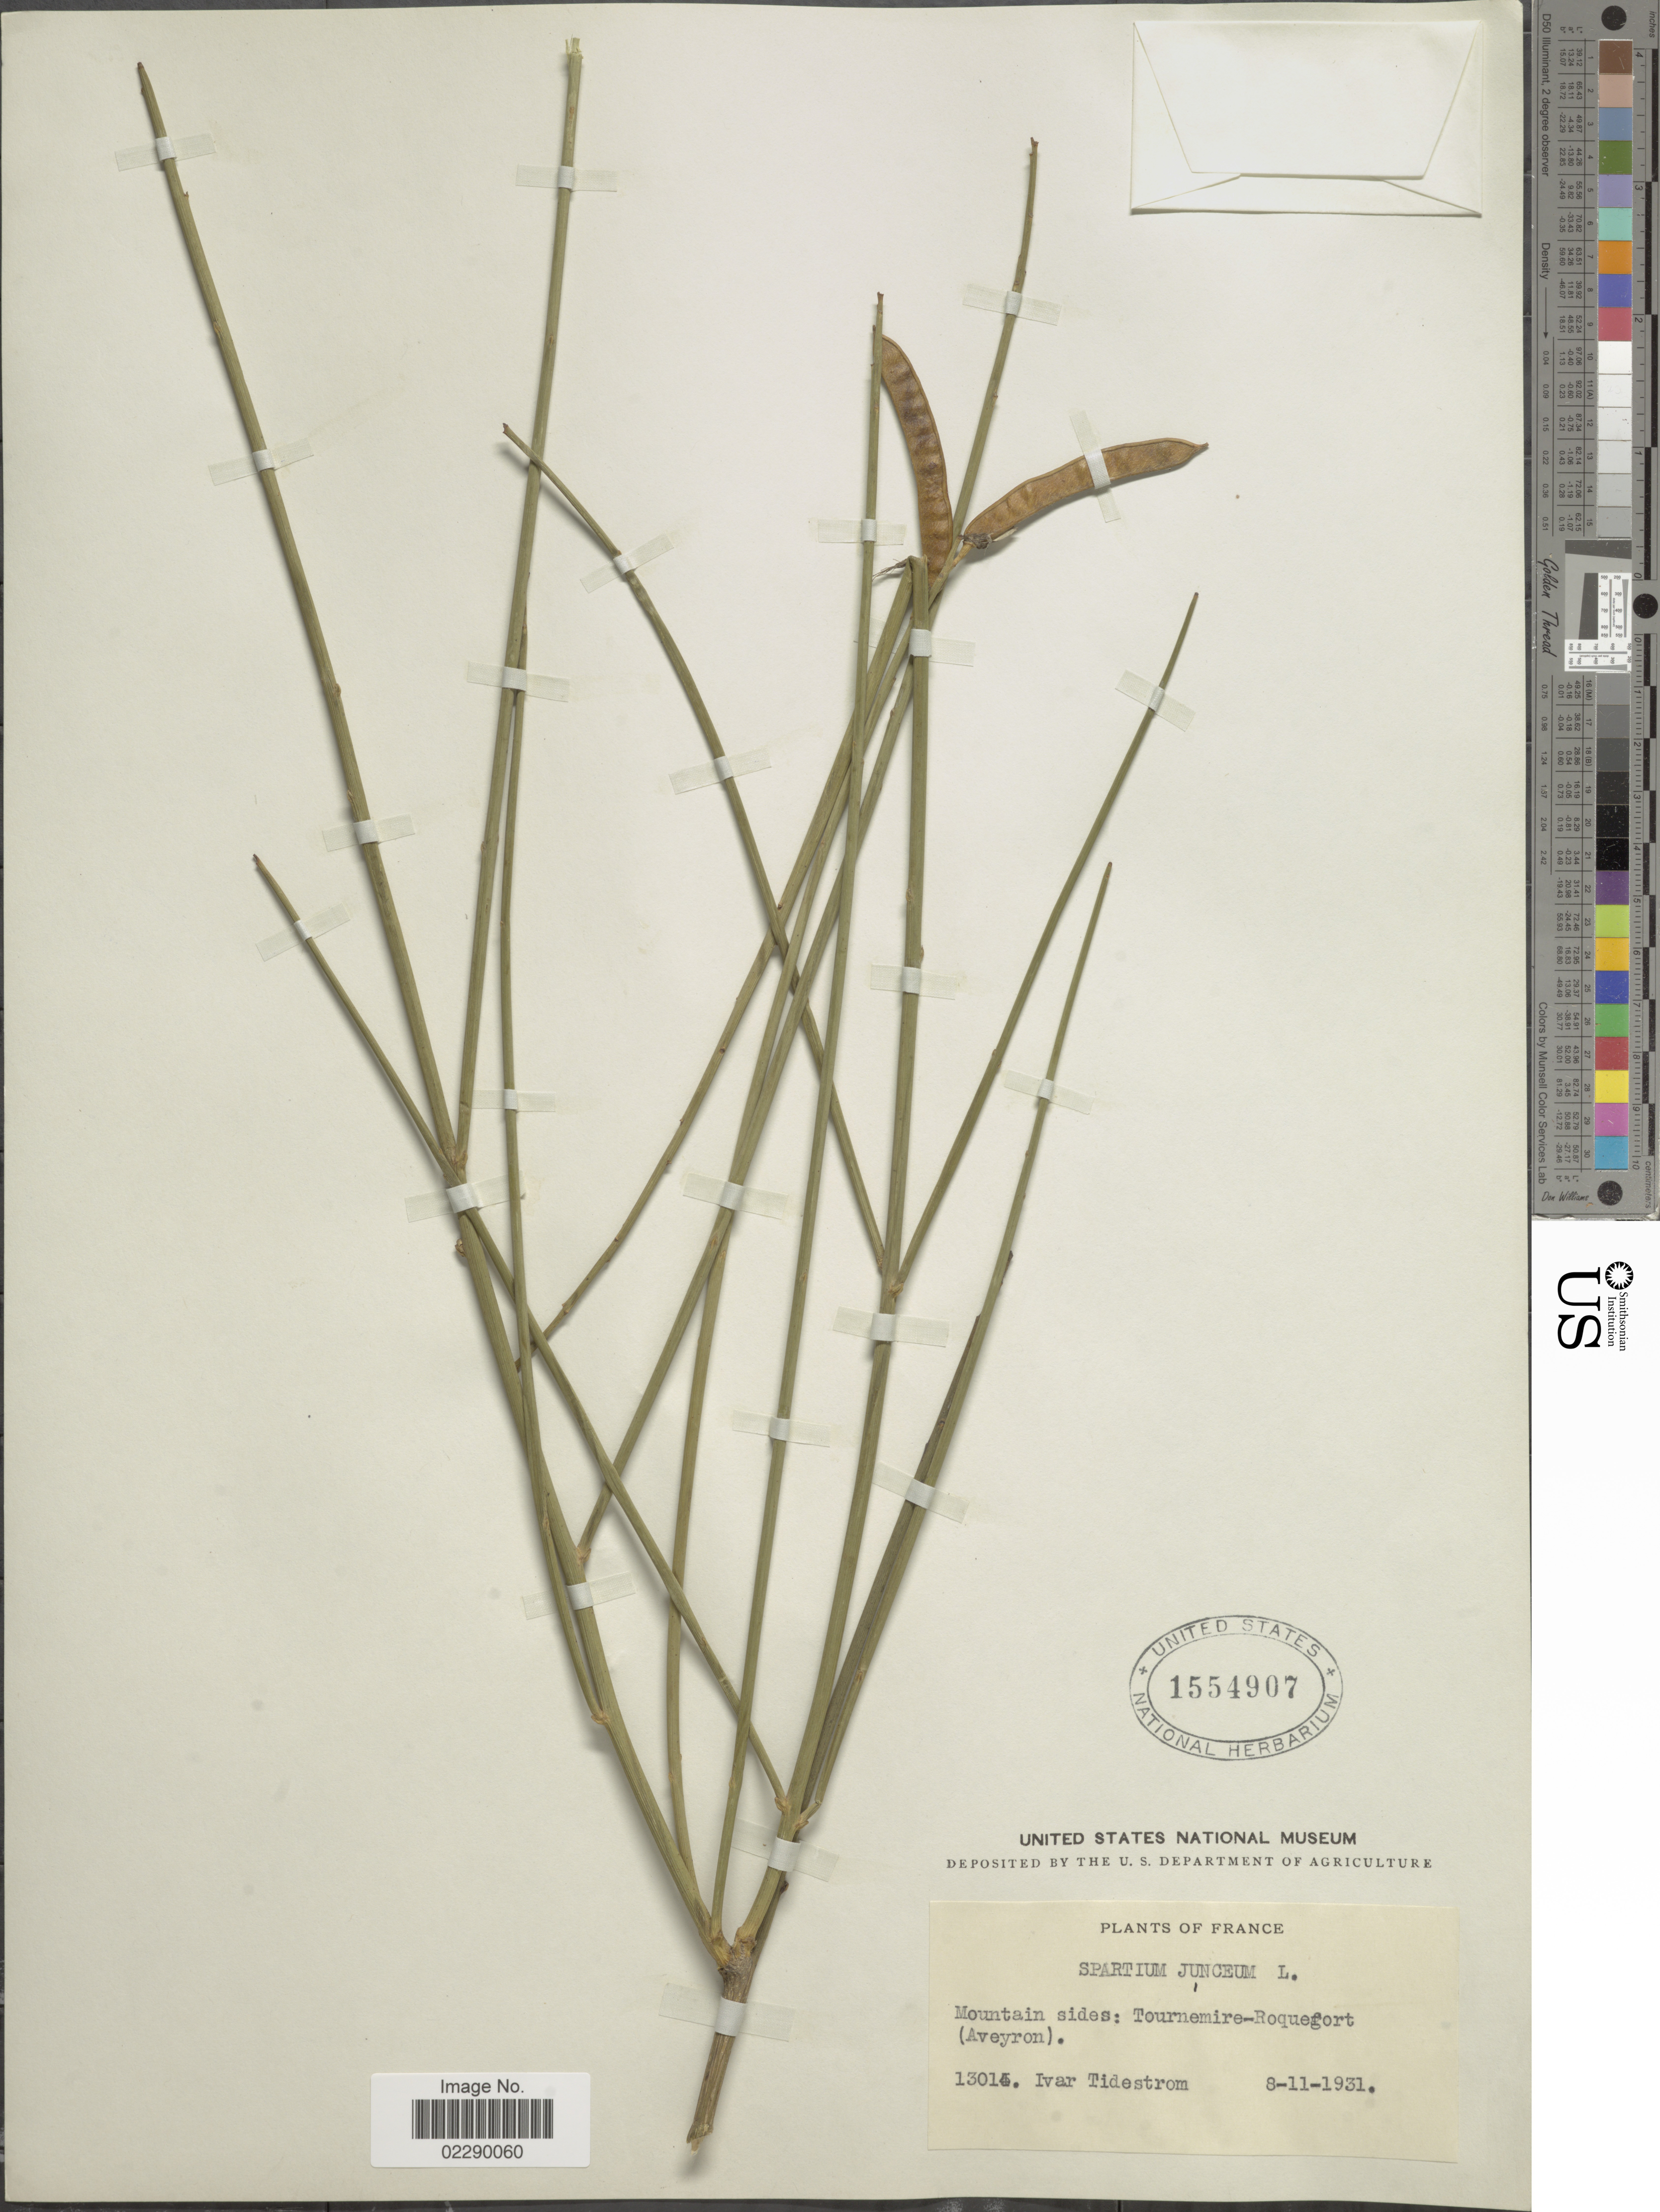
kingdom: Plantae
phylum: Tracheophyta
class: Magnoliopsida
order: Fabales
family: Fabaceae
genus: Spartium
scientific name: Spartium junceum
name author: L.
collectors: I. F. Tidestrom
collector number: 13015*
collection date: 1931-11-08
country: France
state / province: Occitanie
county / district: Aveyron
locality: Mountain sides: Tournemire-Roquefort (Aveyron)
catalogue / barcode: US 1554907